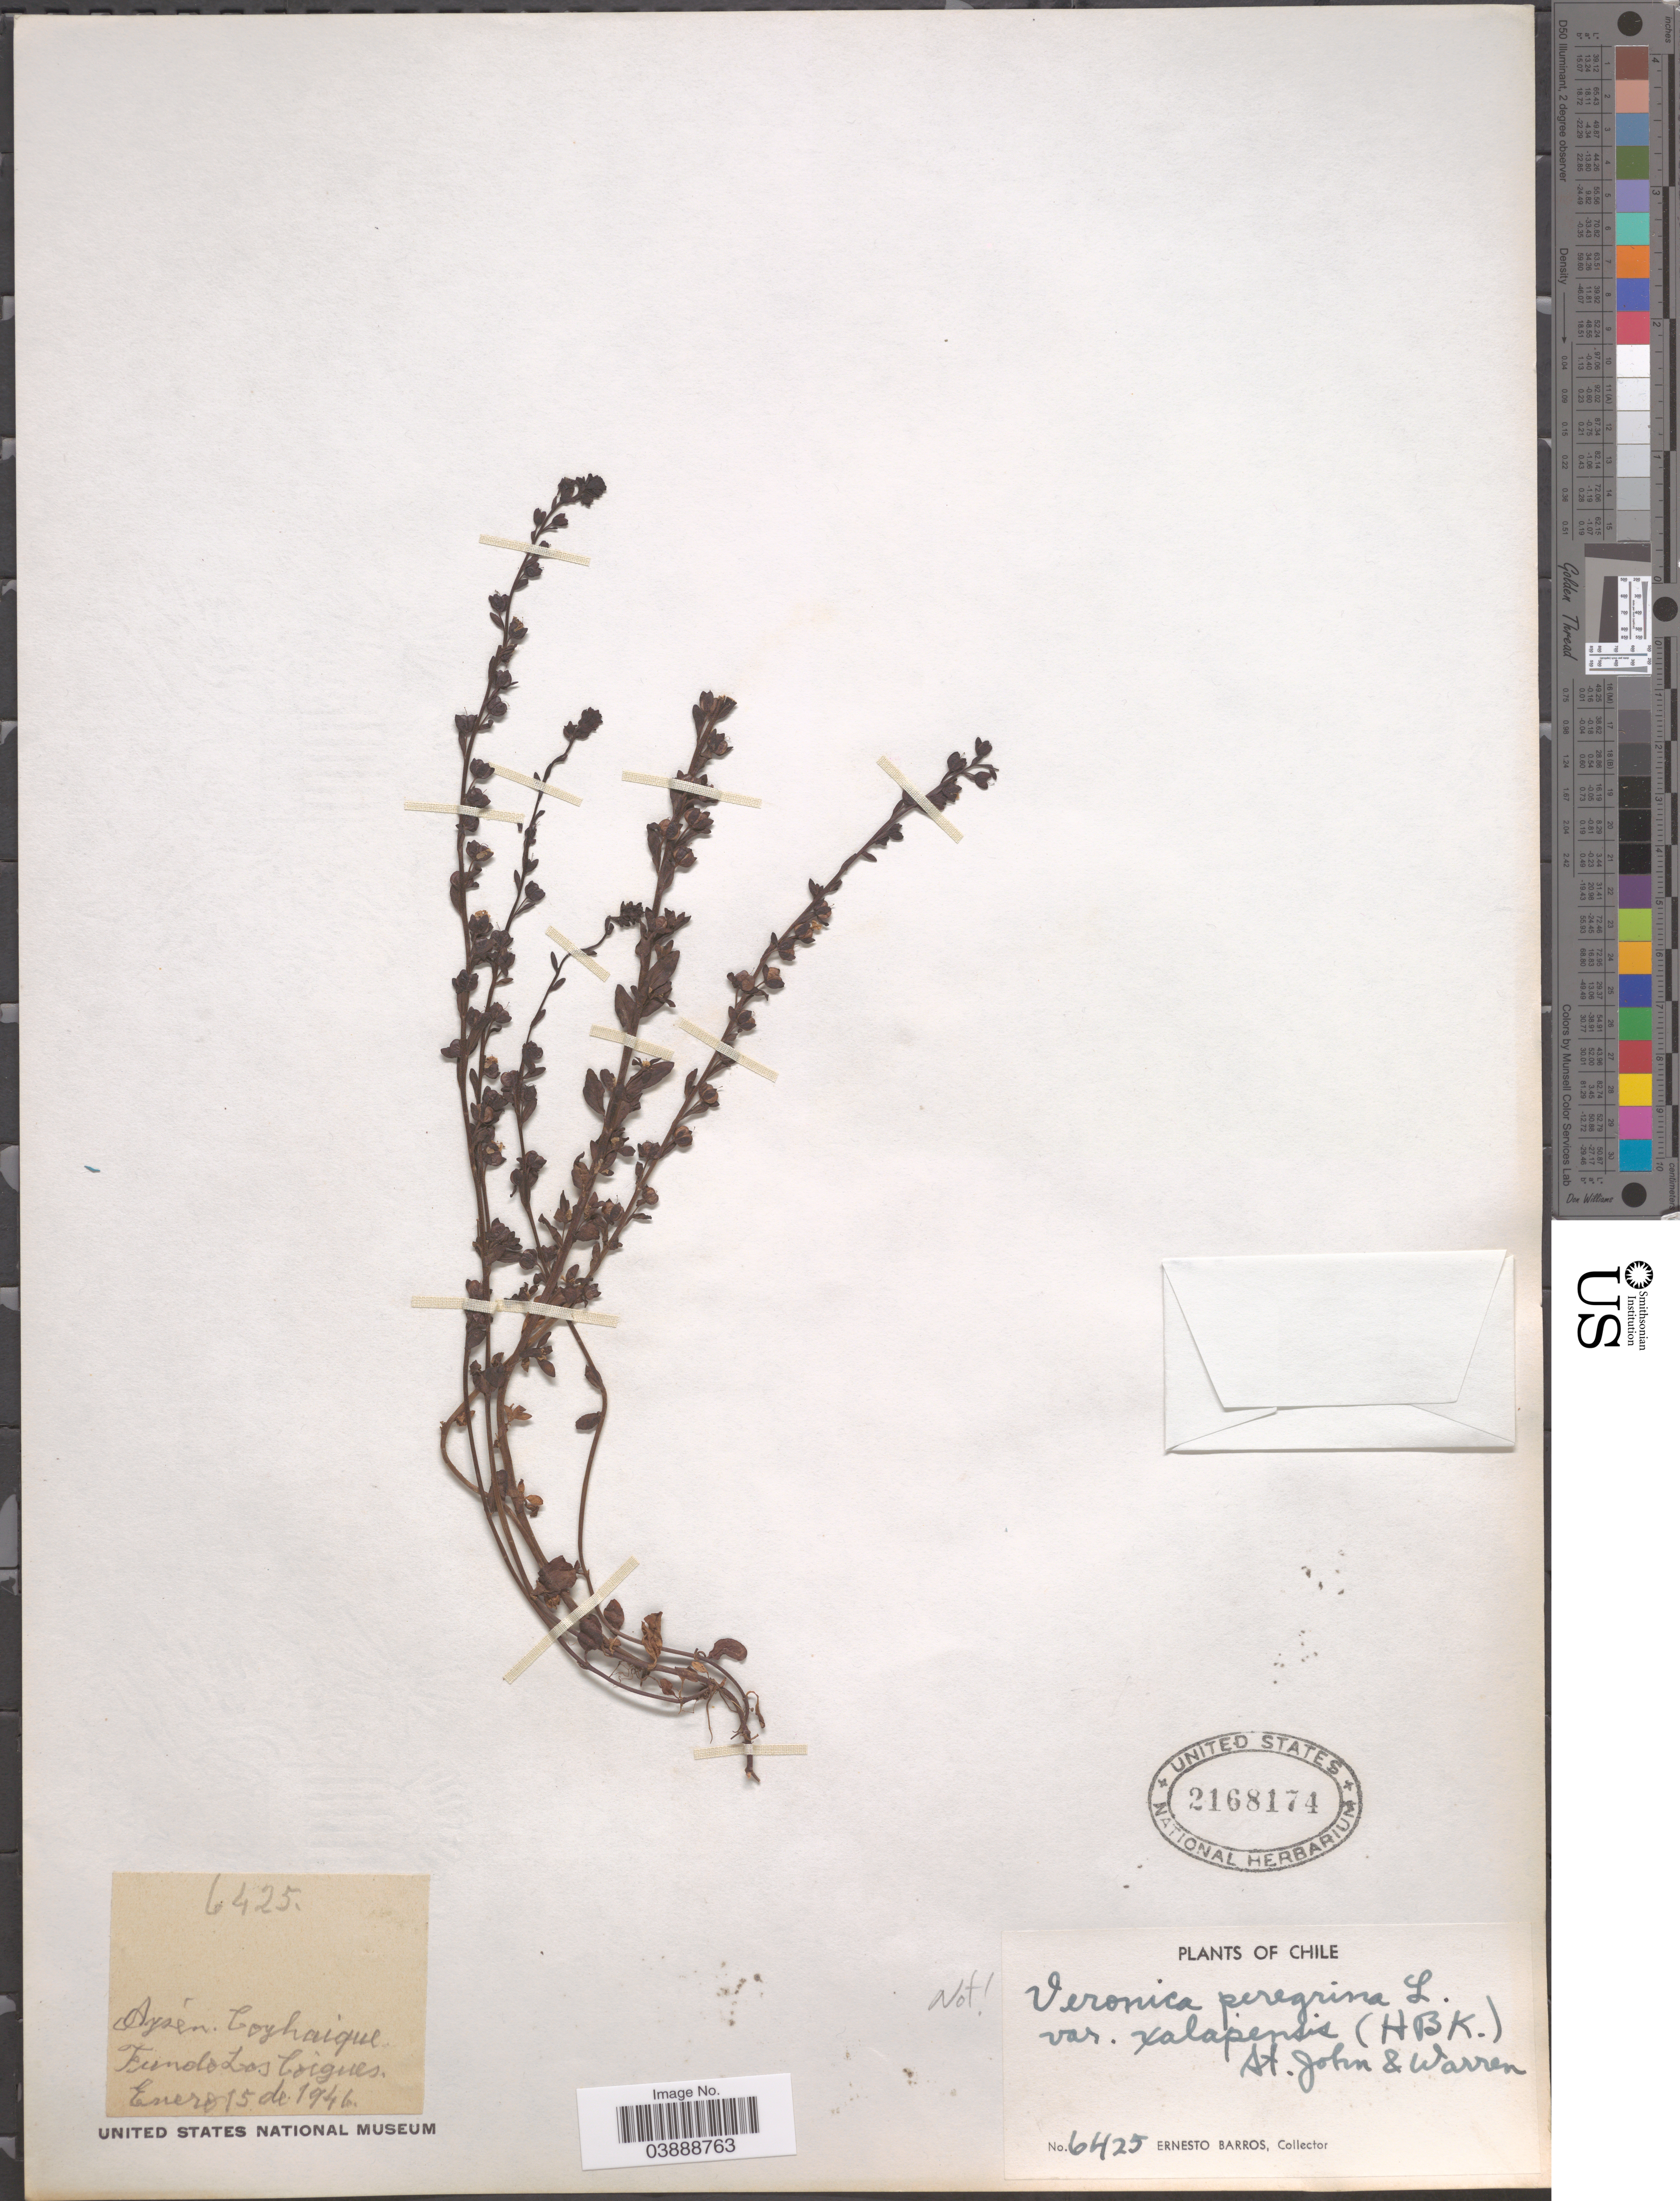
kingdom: Plantae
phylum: Tracheophyta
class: Magnoliopsida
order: Lamiales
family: Plantaginaceae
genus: Veronica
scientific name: Veronica serpyllifolia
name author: L.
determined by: Albach, Dirk C.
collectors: E. Barros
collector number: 6425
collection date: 1946-01-15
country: Chile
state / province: Aisén (XI)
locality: Coyhaique. Fundo Los Coigues.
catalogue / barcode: US 2168174